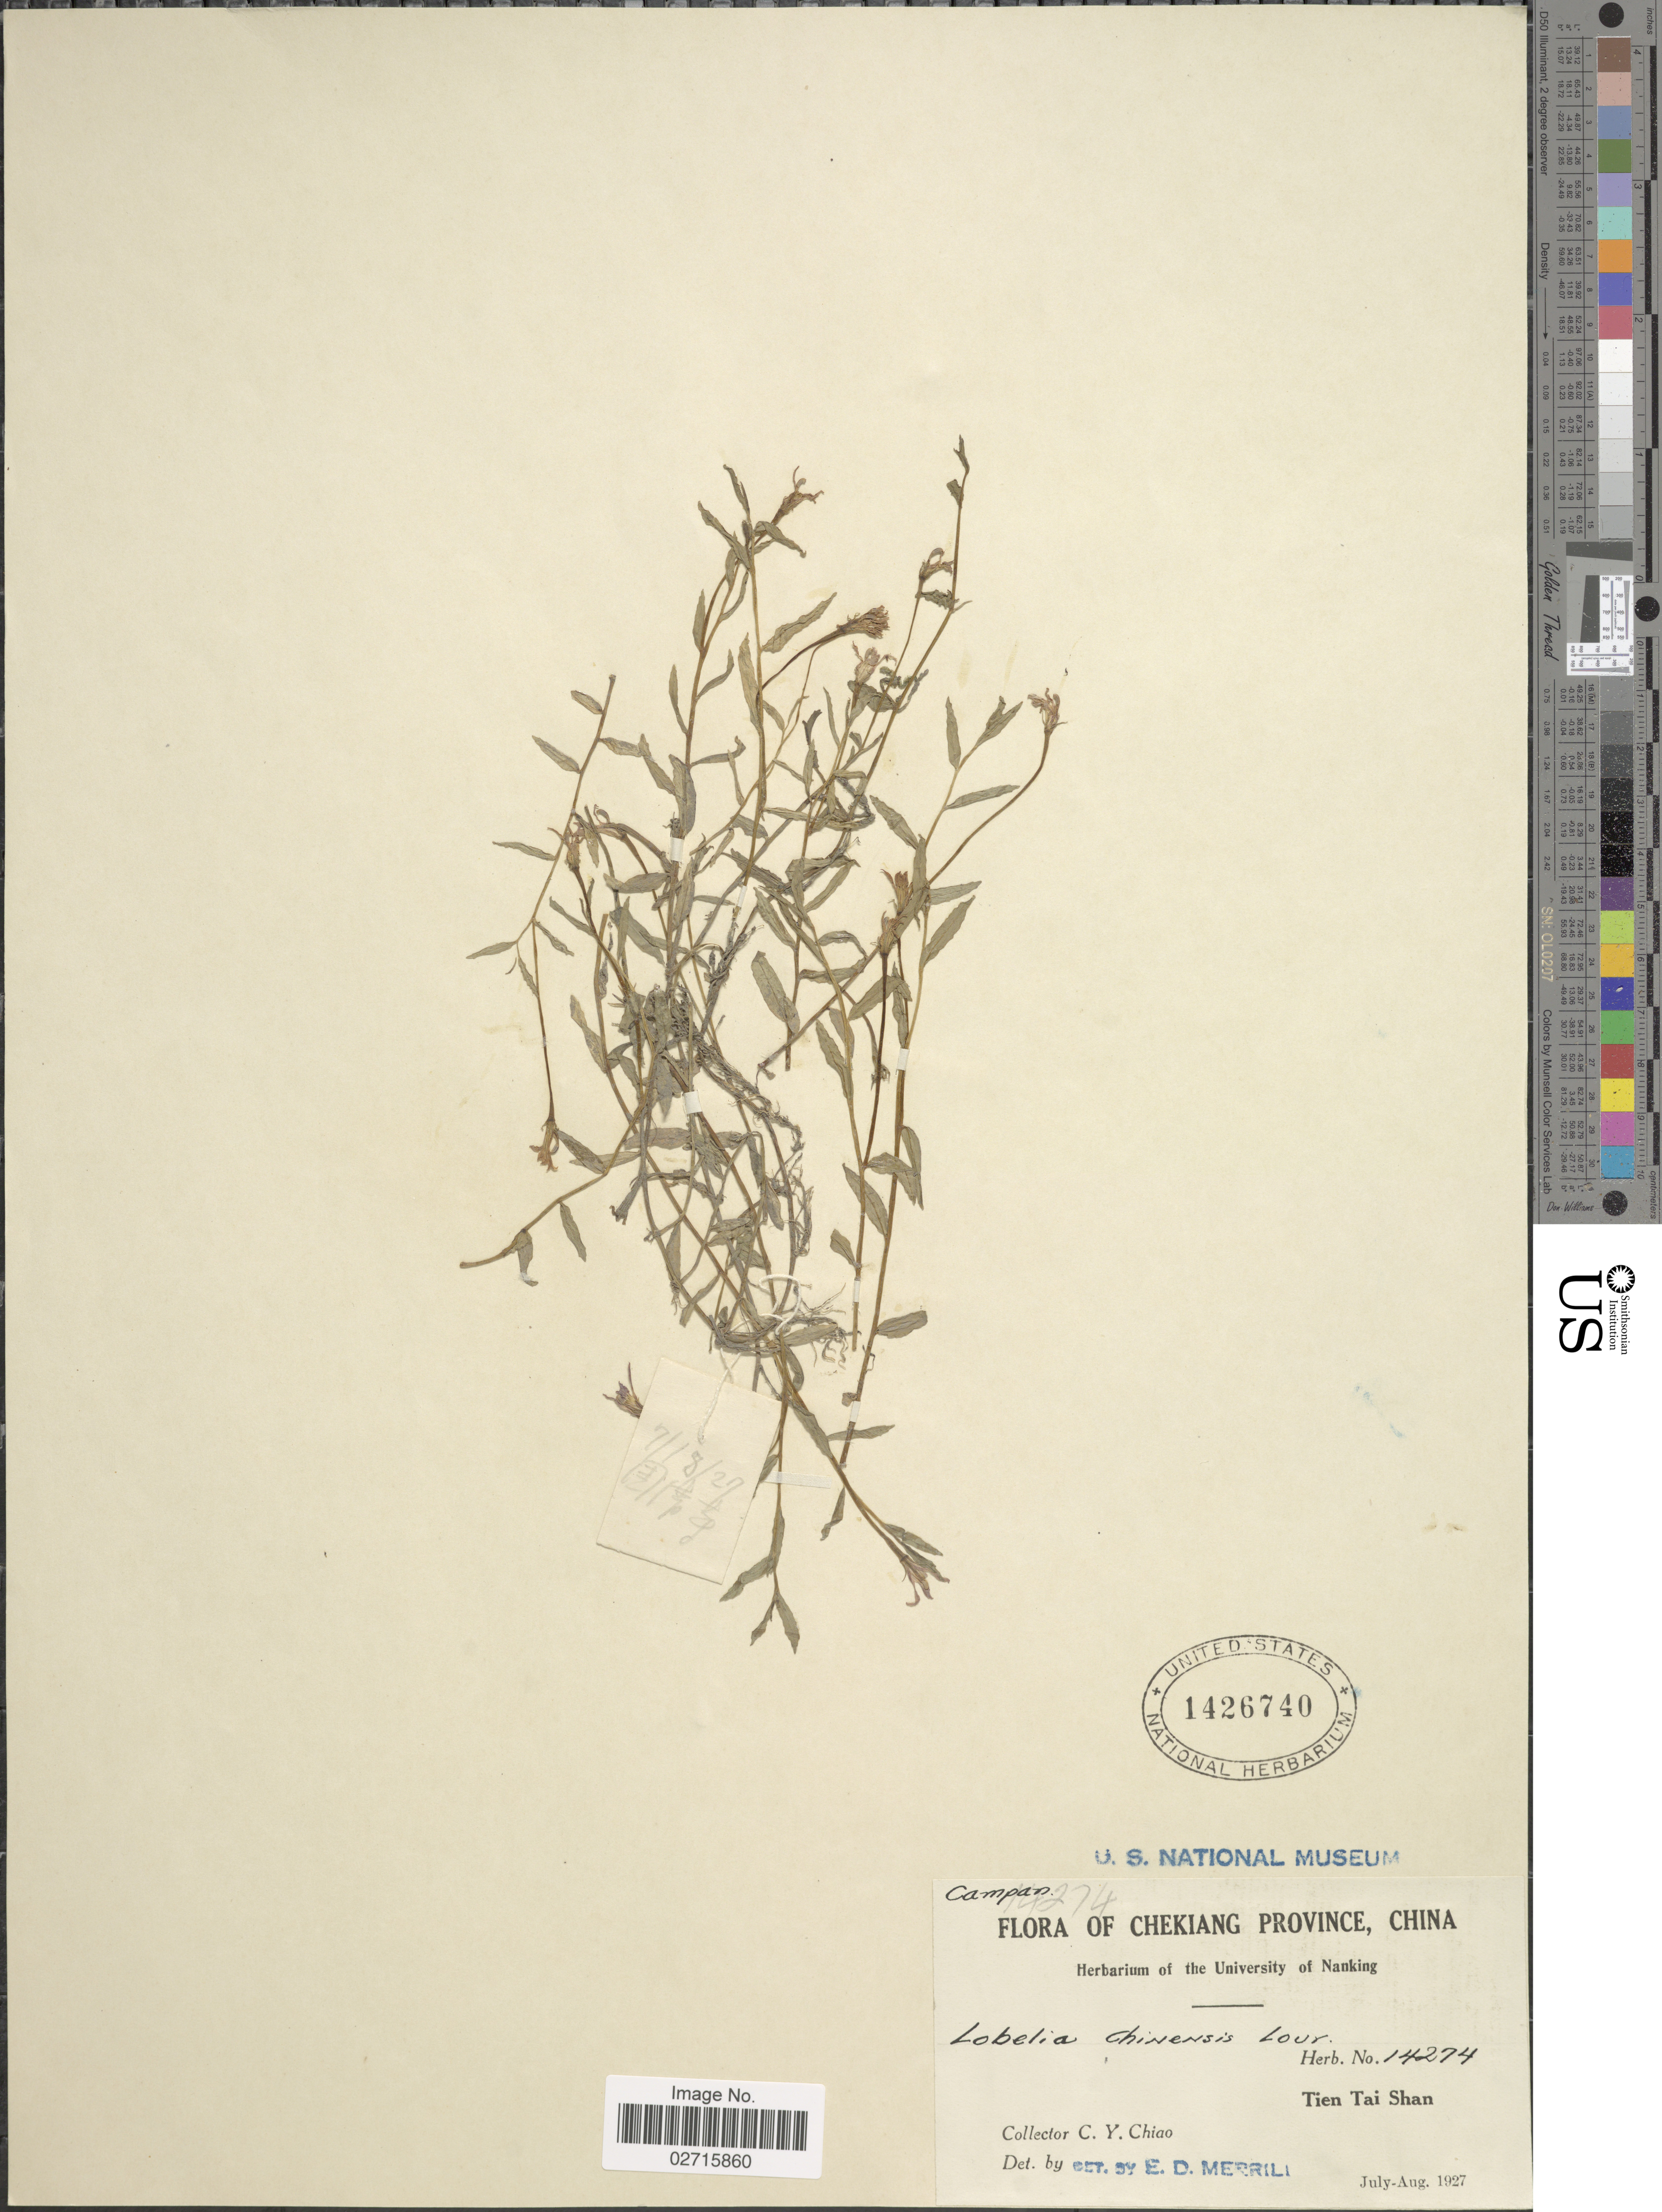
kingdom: Plantae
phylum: Tracheophyta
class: Magnoliopsida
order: Asterales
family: Campanulaceae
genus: Lobelia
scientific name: Lobelia chinensis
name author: Lour.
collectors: C. Y. Chiao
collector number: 14274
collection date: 1927-07/1927-08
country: China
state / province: Zhejiang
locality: Chekiang Province, Tien Tai Shan.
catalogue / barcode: US 1426740